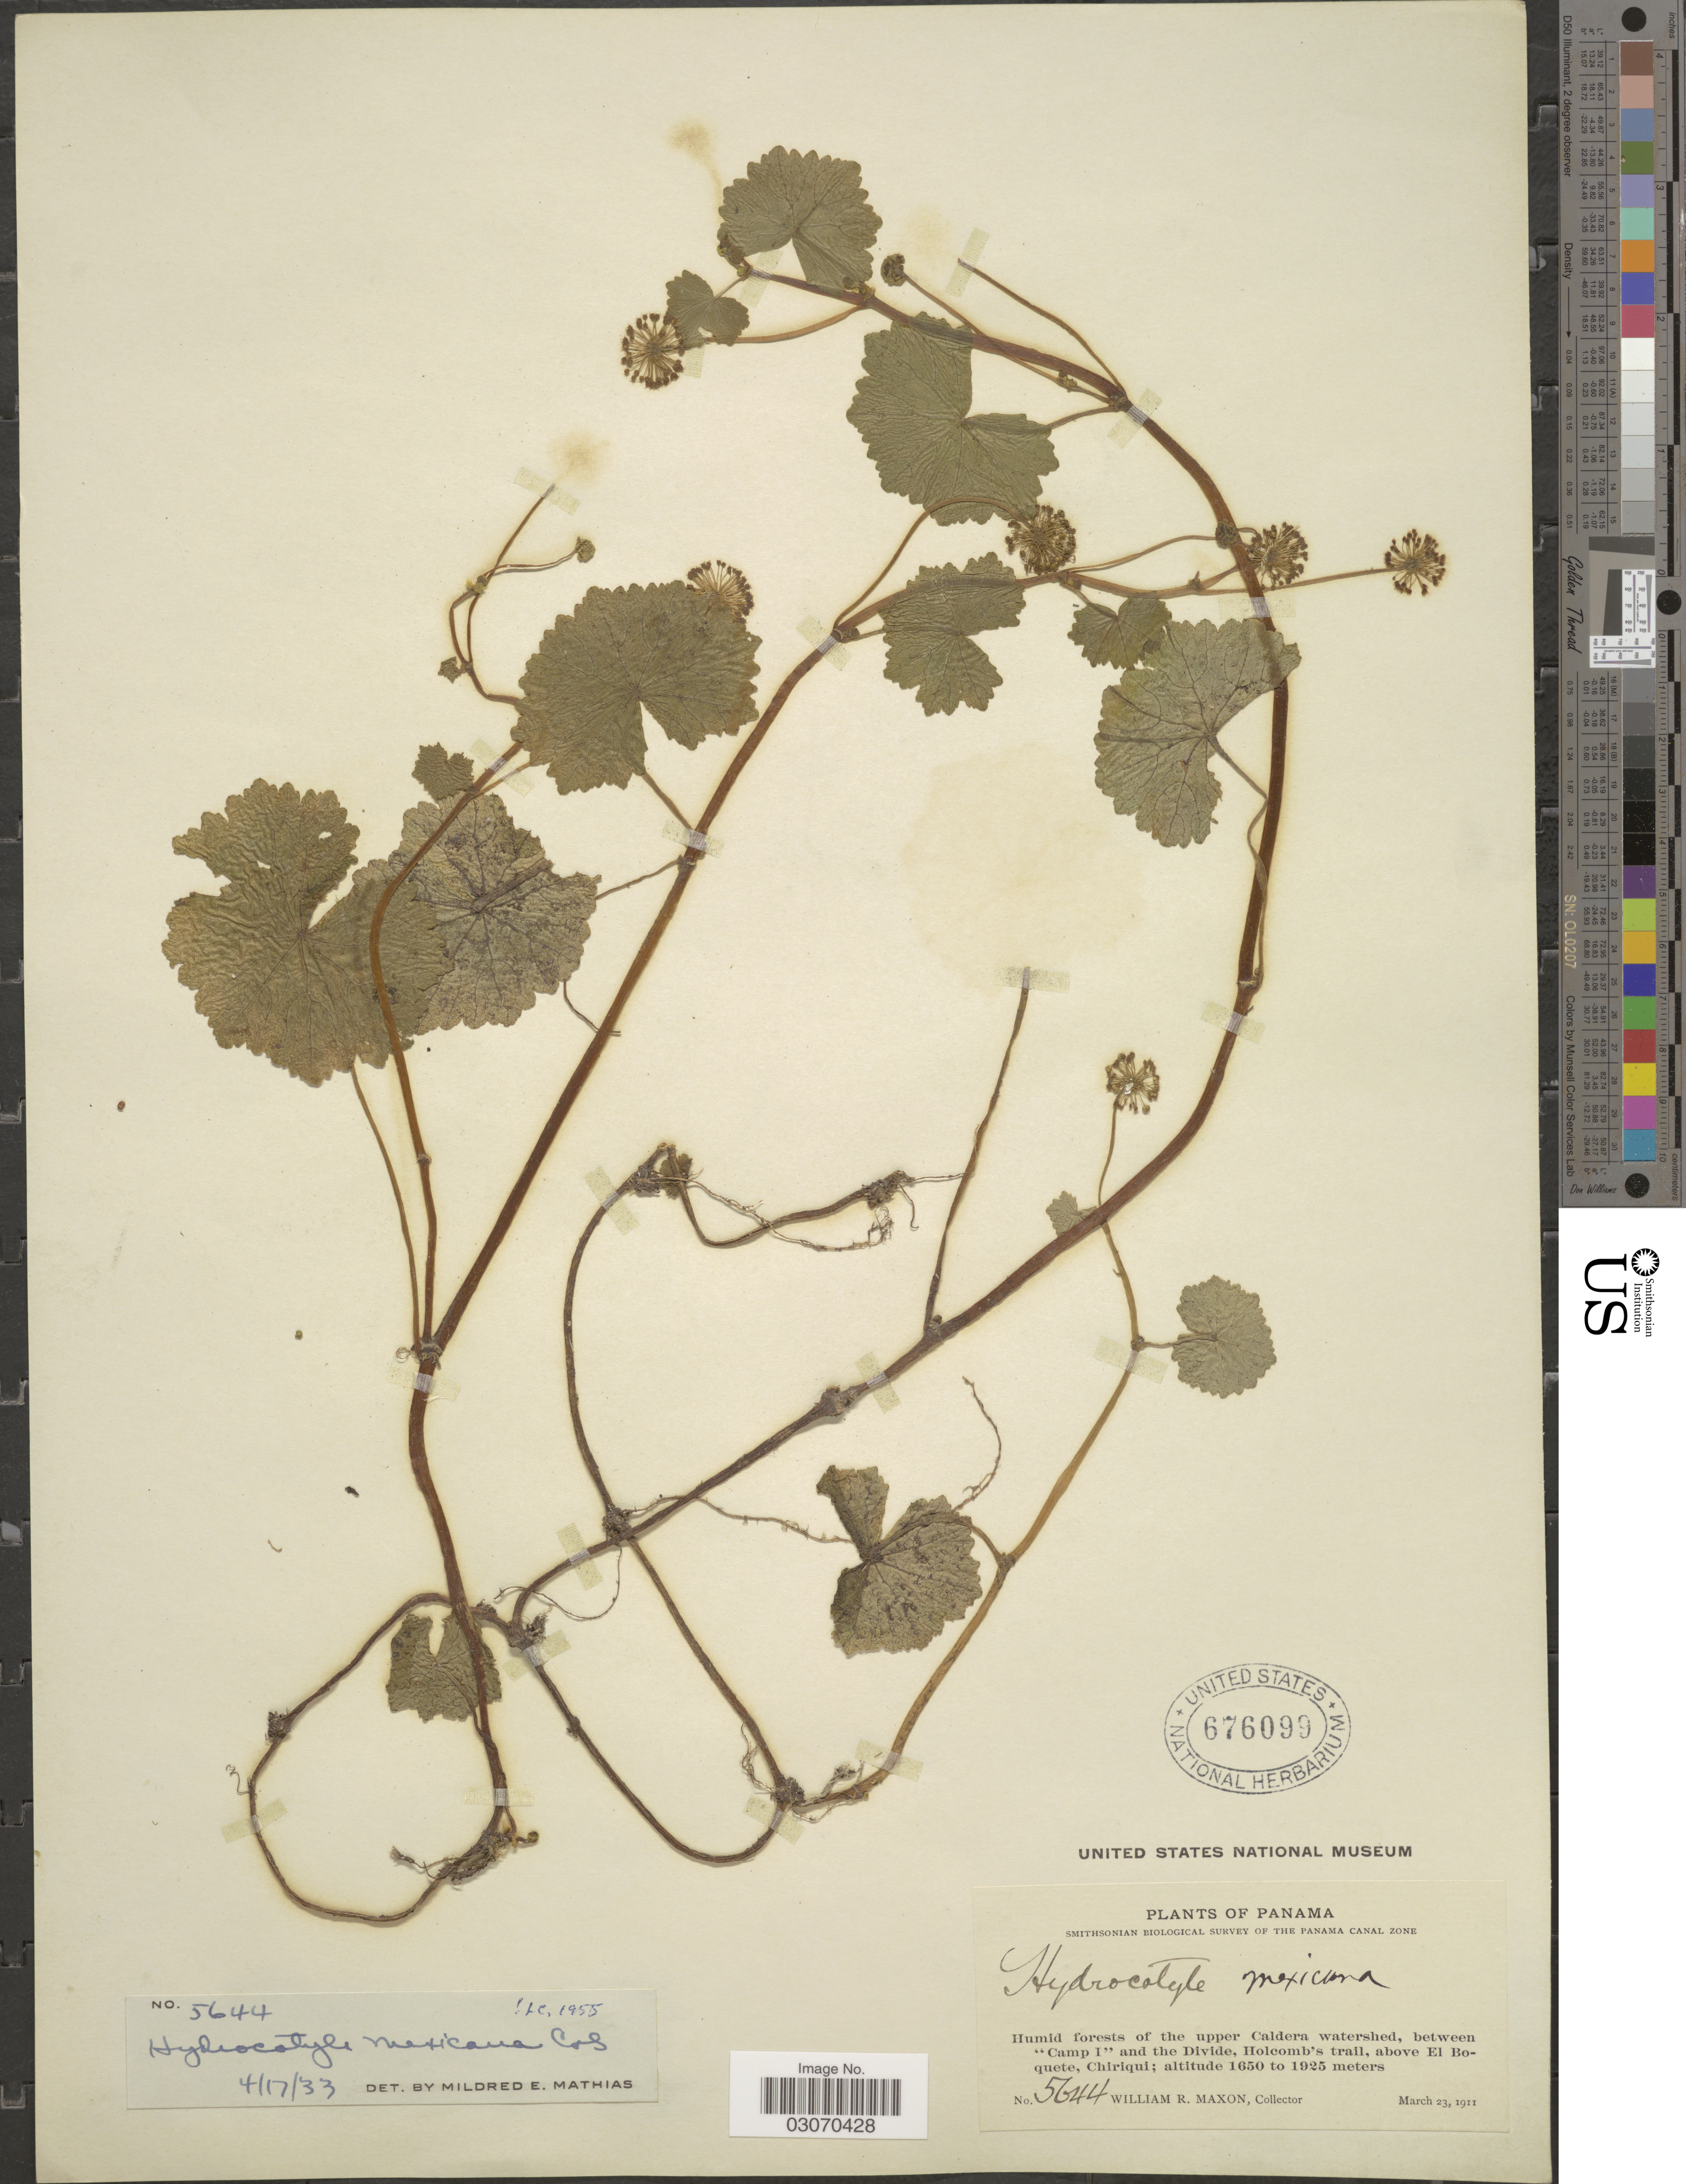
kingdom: Plantae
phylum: Tracheophyta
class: Magnoliopsida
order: Apiales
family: Araliaceae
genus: Hydrocotyle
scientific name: Hydrocotyle mexicana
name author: Schltdl. & Cham.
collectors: W. R. Maxon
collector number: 5644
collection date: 1911-03-23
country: Panama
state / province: Chiriqui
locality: Humid forest of the upper Caldera watershed, between "Camp I" and the Divide, Holcomb's trail, above El Boquete.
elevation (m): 1650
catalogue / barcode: US 676099